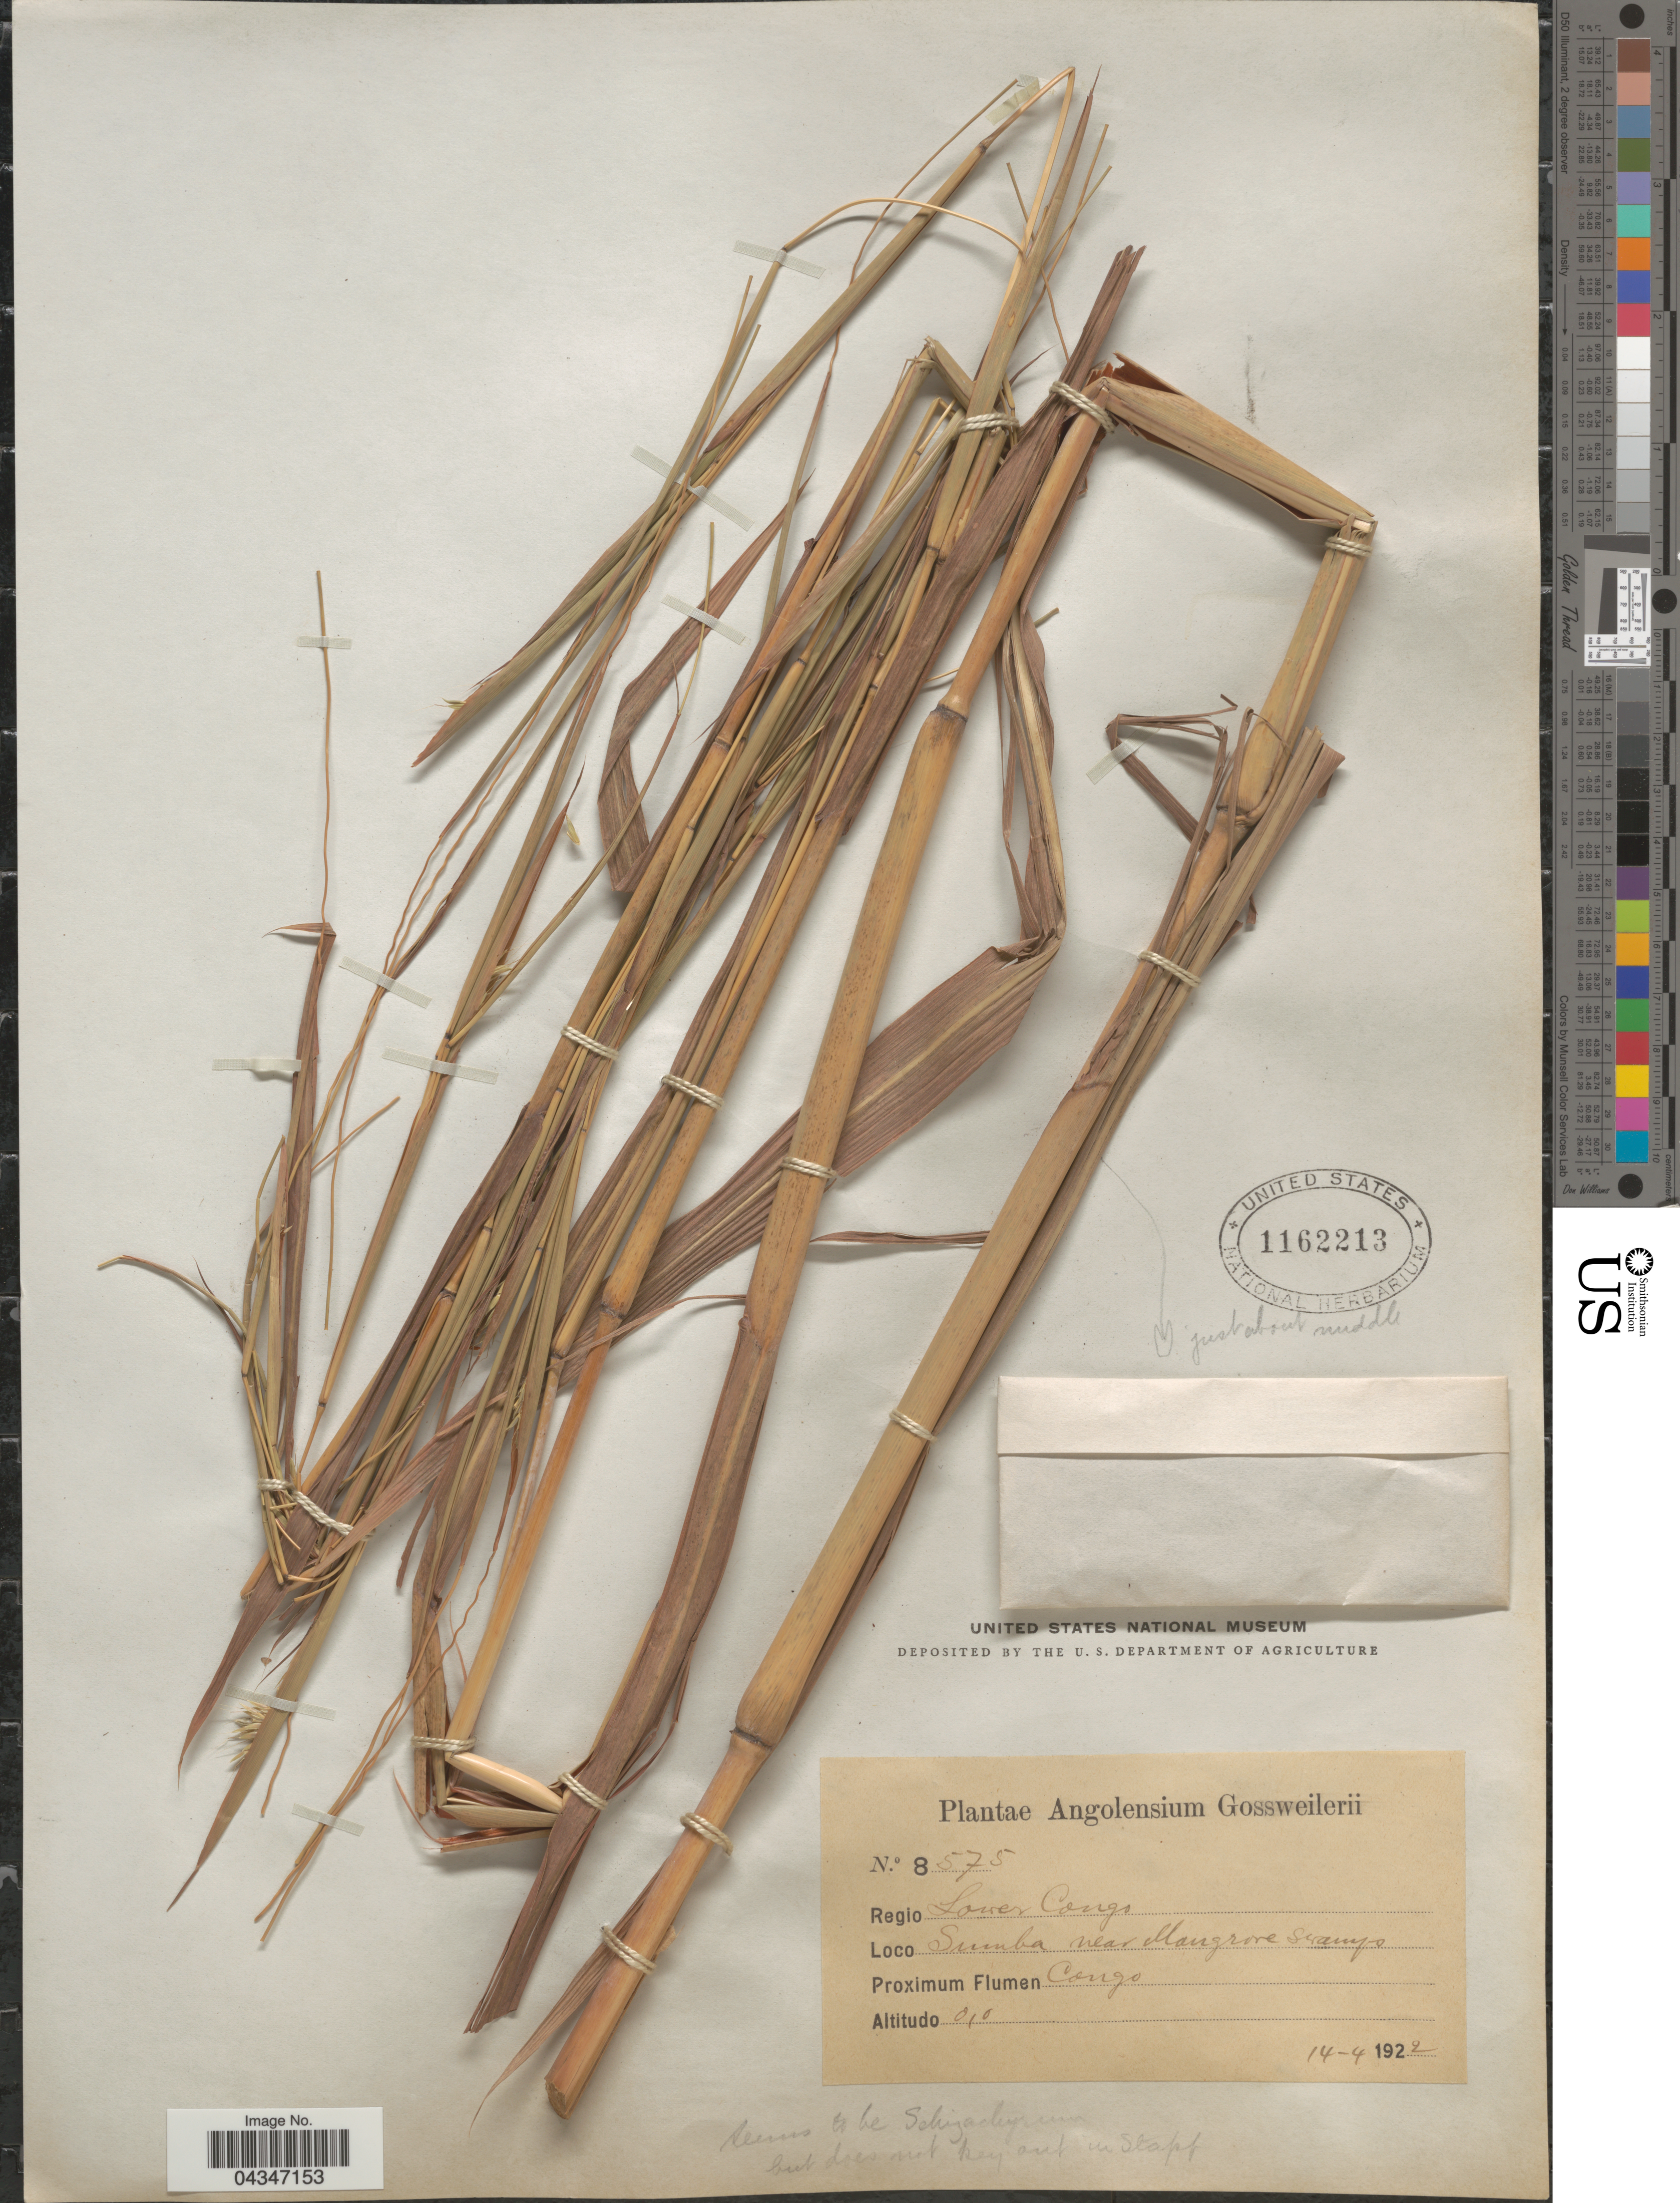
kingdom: Plantae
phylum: Tracheophyta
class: Liliopsida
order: Poales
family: Poaceae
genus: Andropogon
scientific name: Andropogon gayanus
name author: Kunth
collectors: -. Gossweiler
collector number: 8575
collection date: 1922-04-14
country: Angola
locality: Regio Lower Congo. Sumba near Mangrove Swamps. Proximum Flumen Congo.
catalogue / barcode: US 1162213